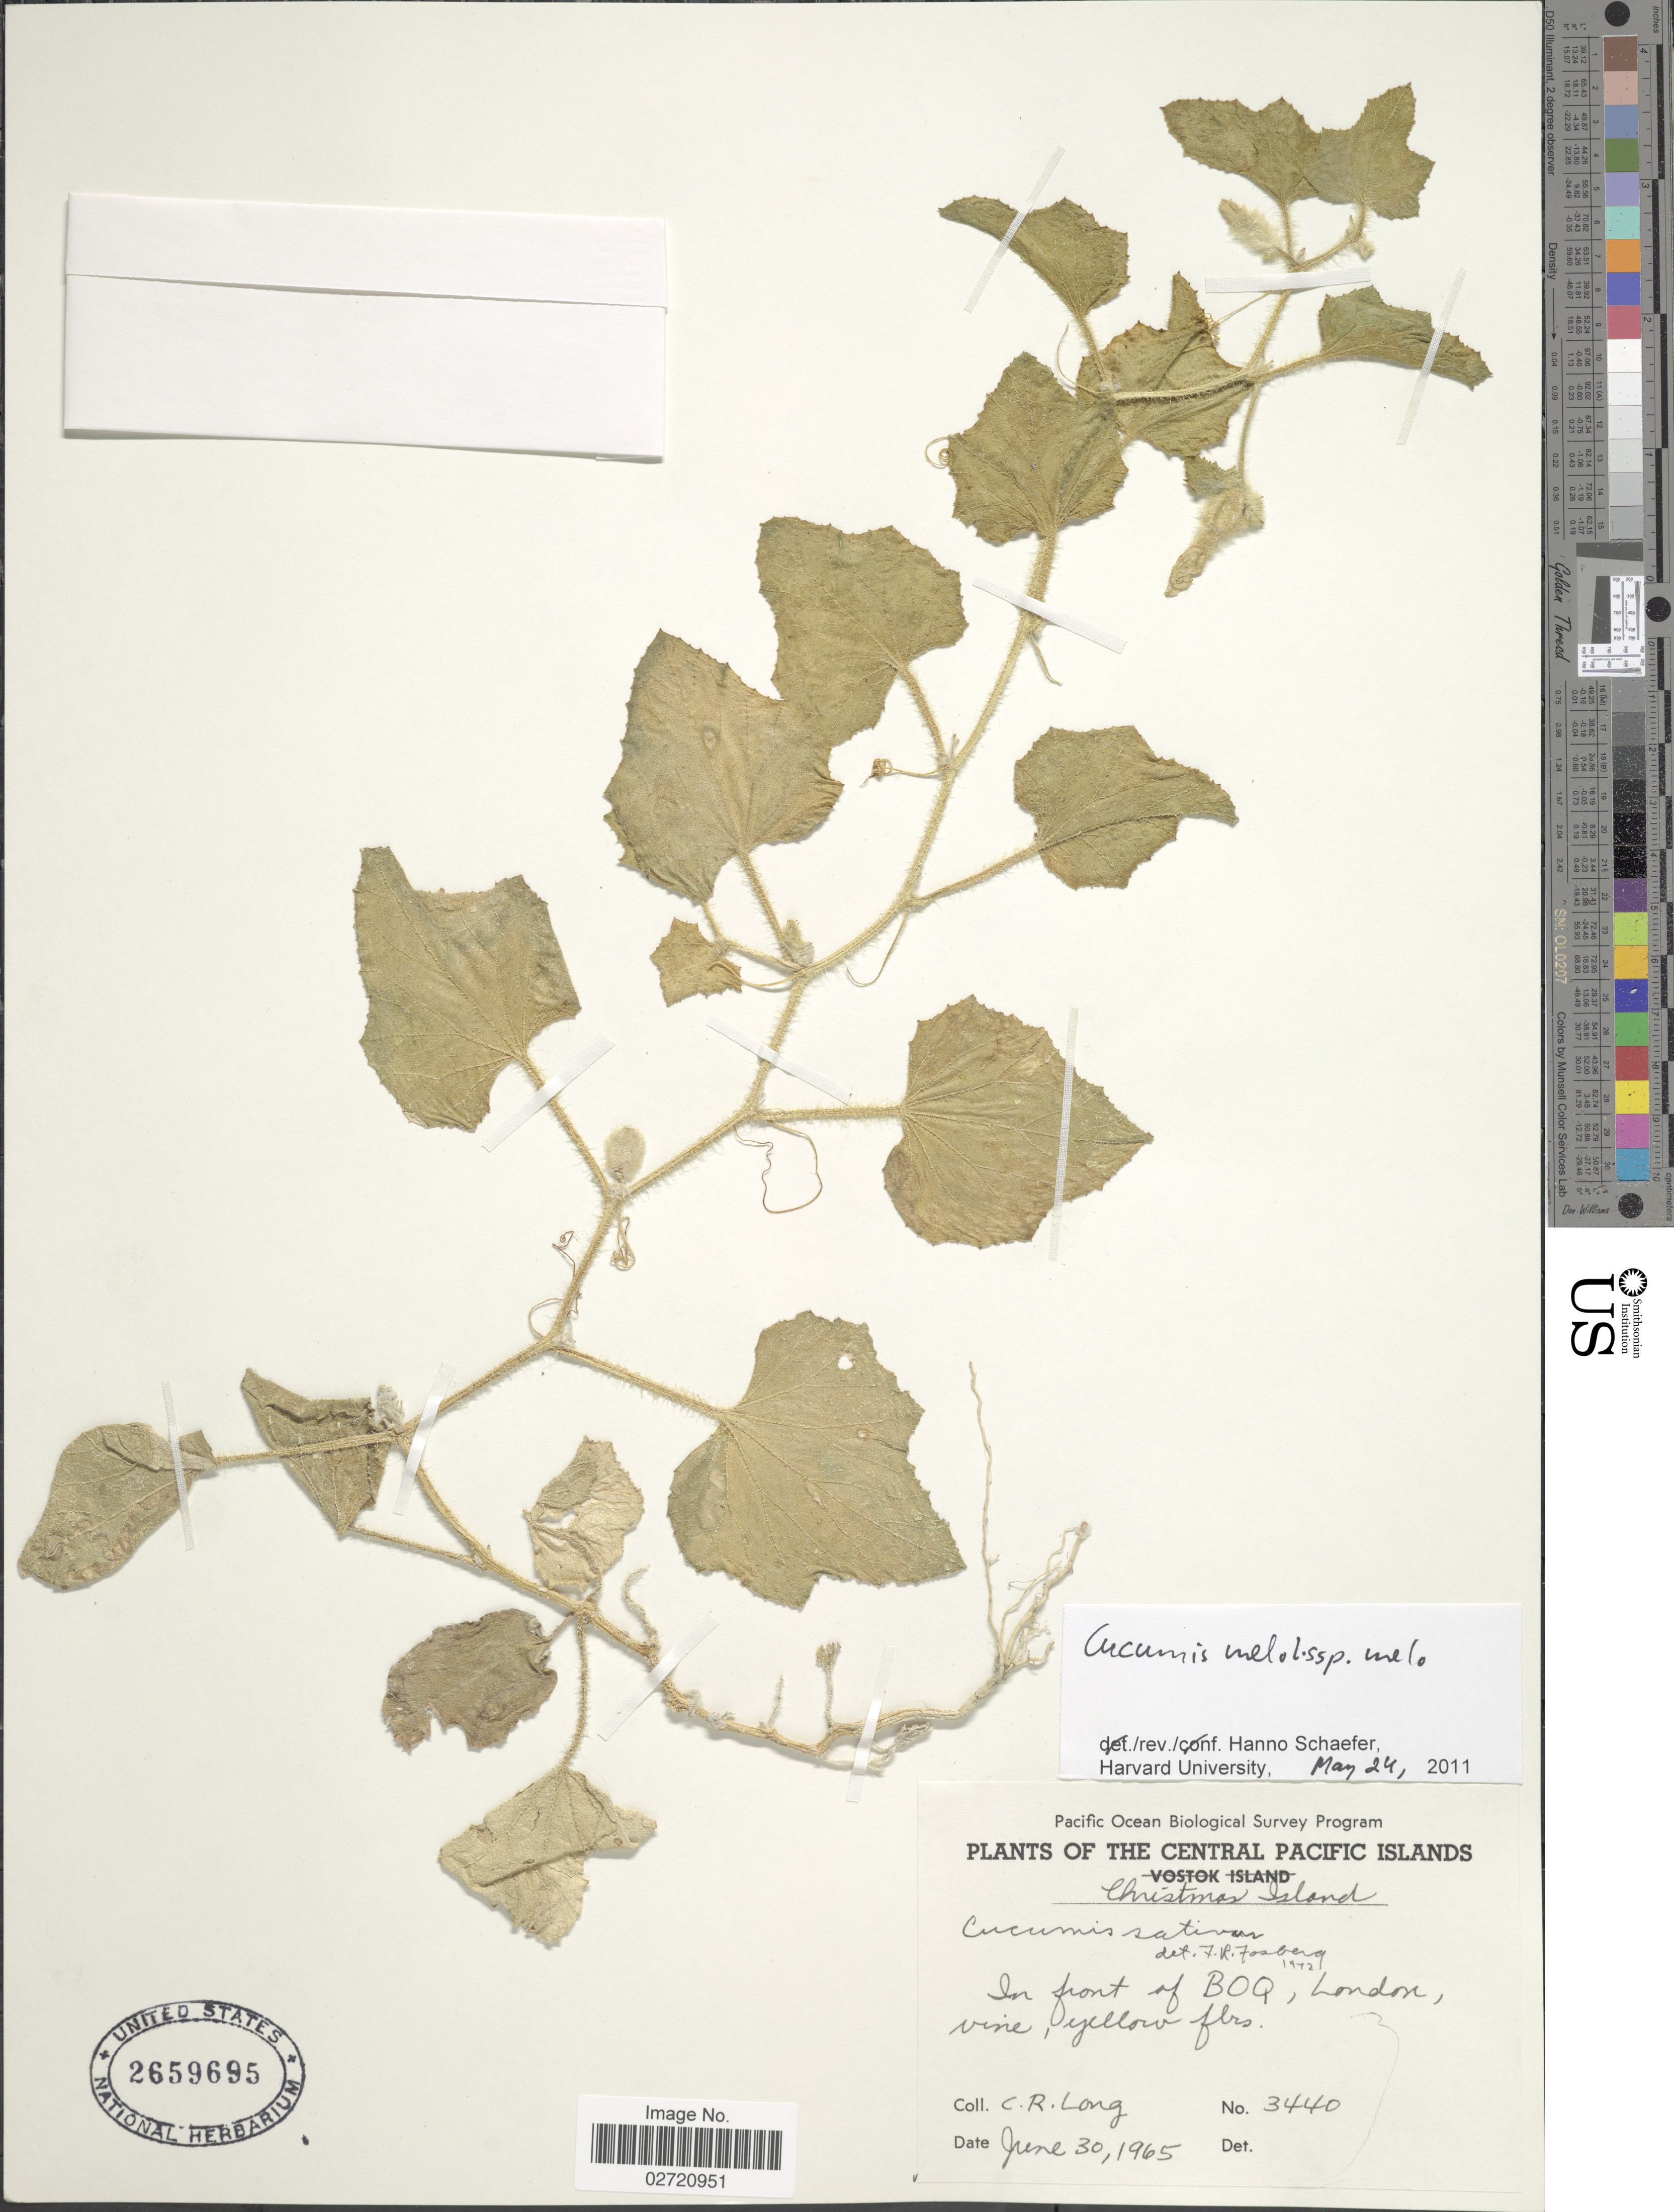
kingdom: Plantae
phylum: Tracheophyta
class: Magnoliopsida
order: Cucurbitales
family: Cucurbitaceae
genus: Cucumis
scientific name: Cucumis melo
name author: L.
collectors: C. R. Long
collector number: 3440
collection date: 1965-06-30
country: Kiribati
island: Kiritimati [Christmas] Atoll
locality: Central Pacific Islands. Christmas Island. In front of BOQ, London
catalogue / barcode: US 2659695